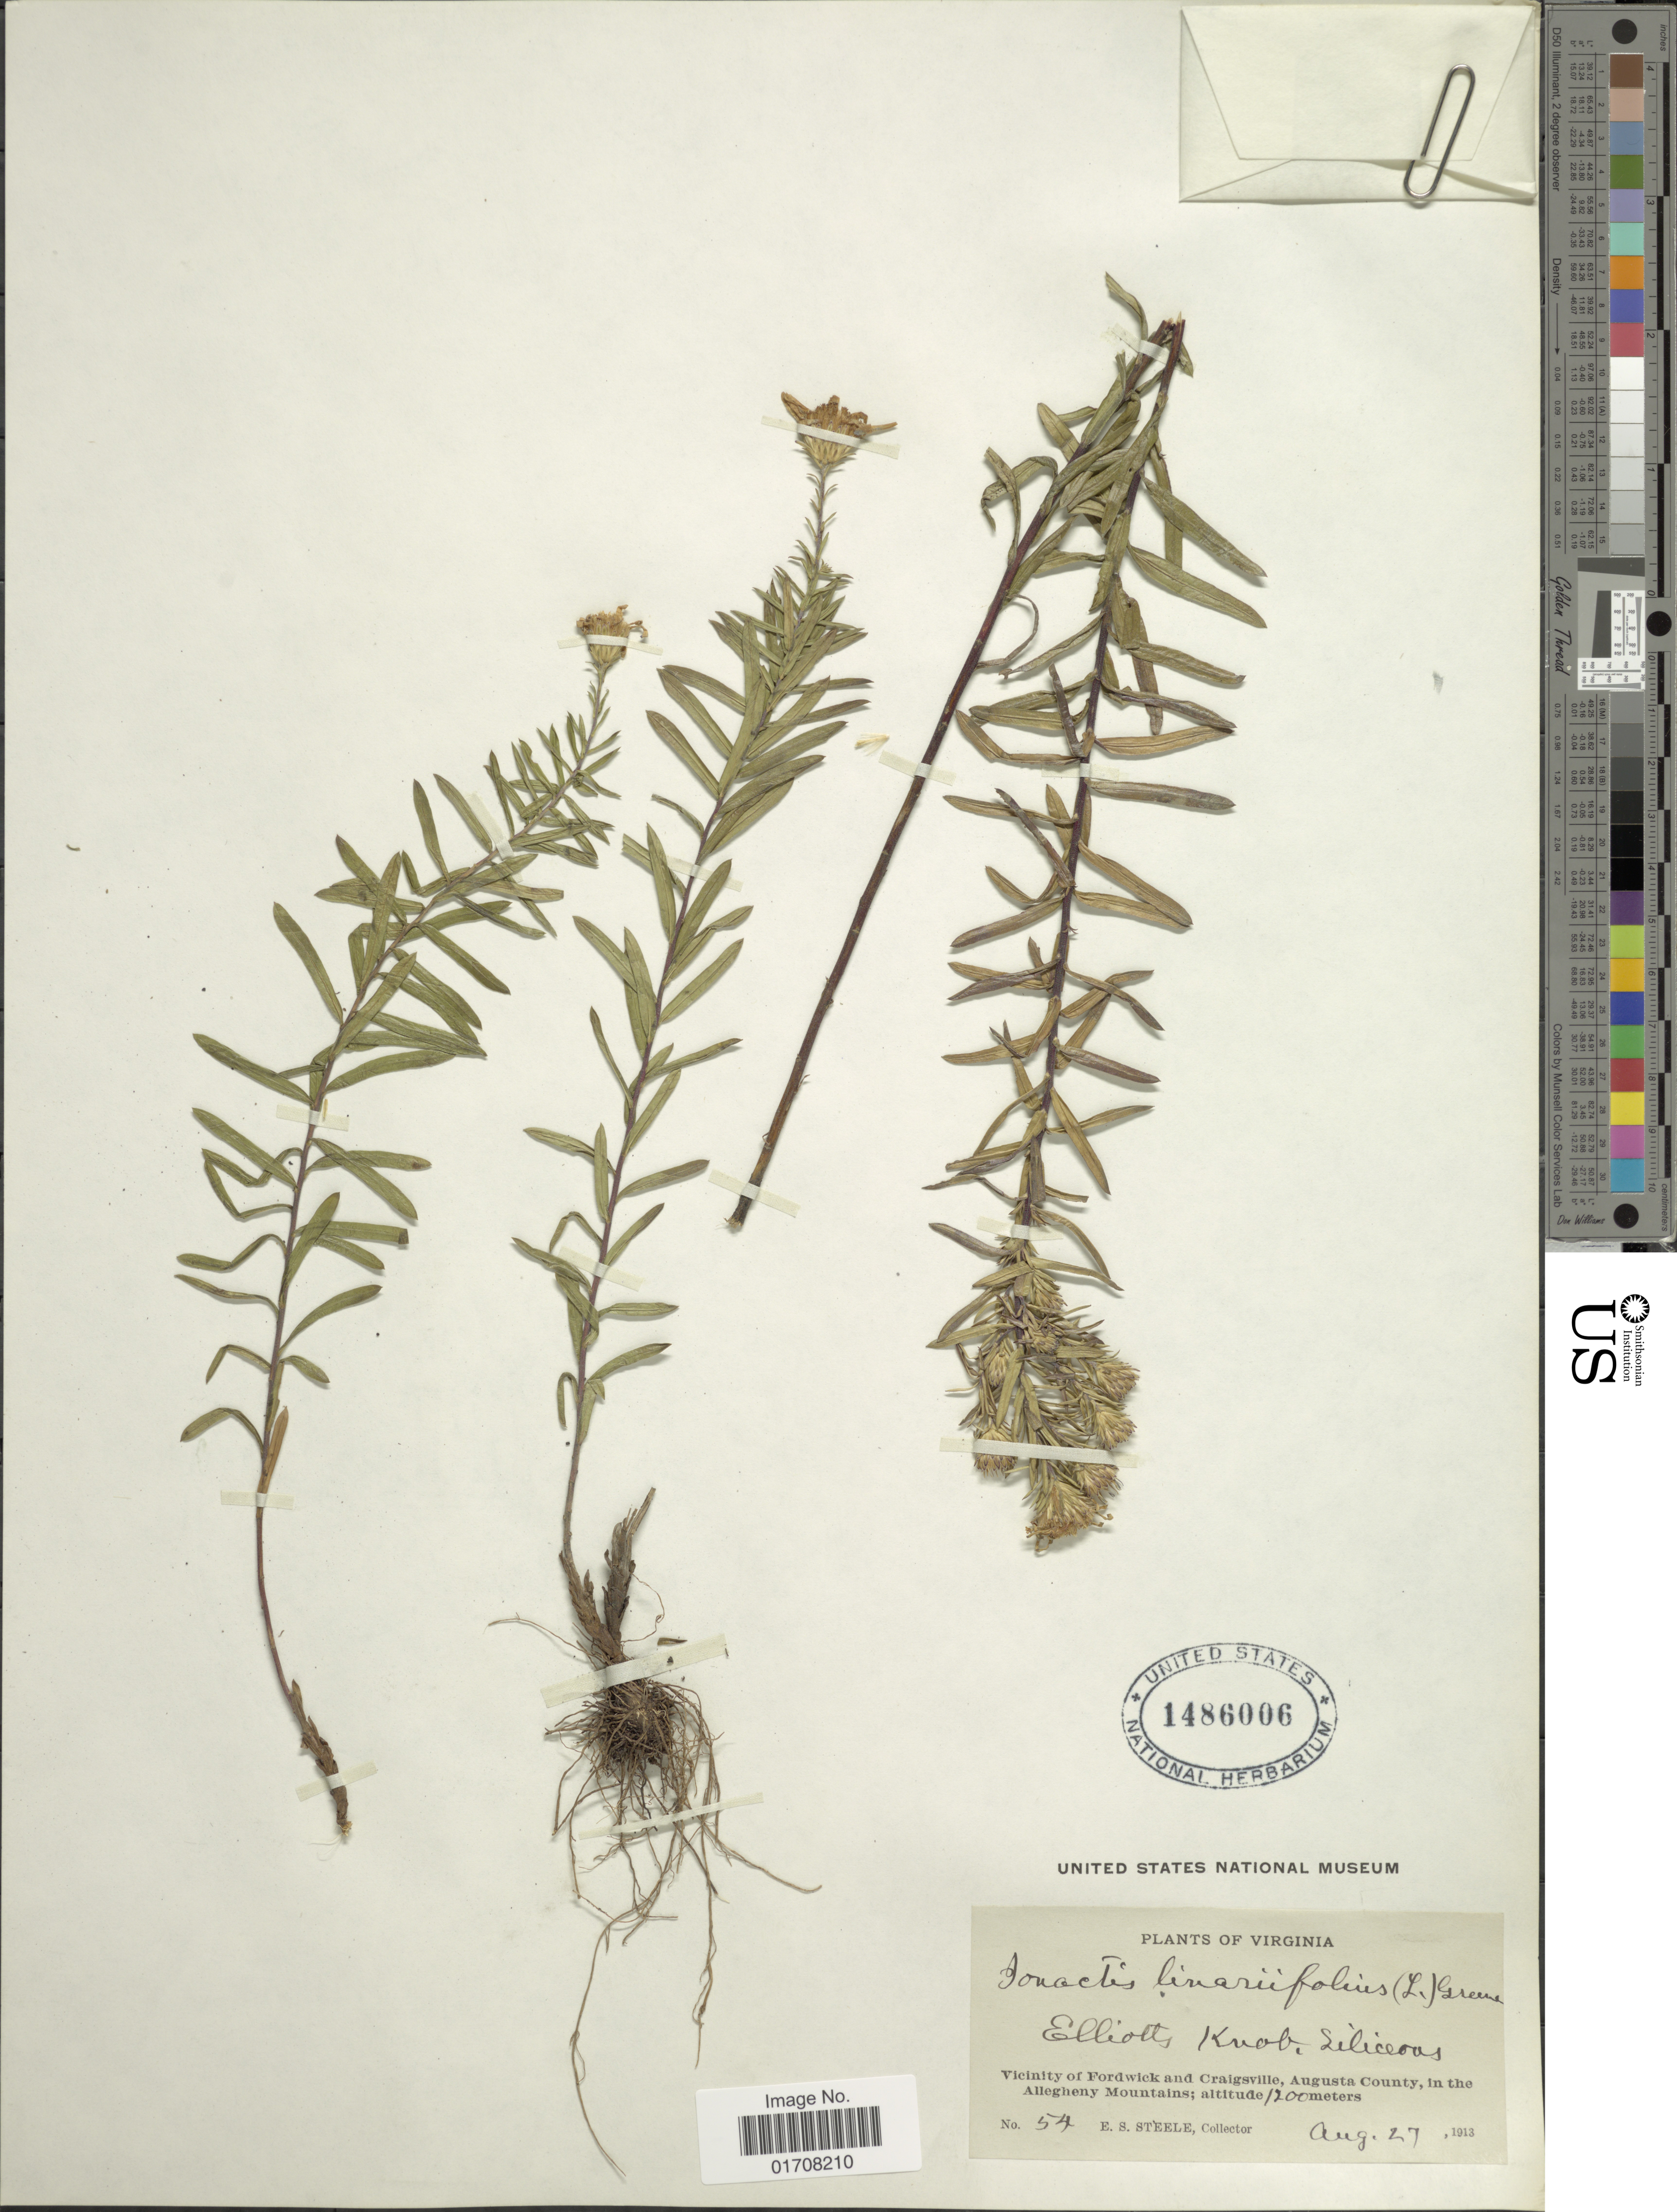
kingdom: Plantae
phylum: Tracheophyta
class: Magnoliopsida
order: Asterales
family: Asteraceae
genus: Ionactis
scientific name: Ionactis linariifolia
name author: (L.) Greene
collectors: E. Steele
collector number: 54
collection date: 1913-08-27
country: United States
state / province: Virginia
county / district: Augusta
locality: Elliotts Knob, Liliceous, Vicinity of Fordwick and Craigsville, Augusta County, in the Allegheny Mountains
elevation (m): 1200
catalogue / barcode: US 1486006